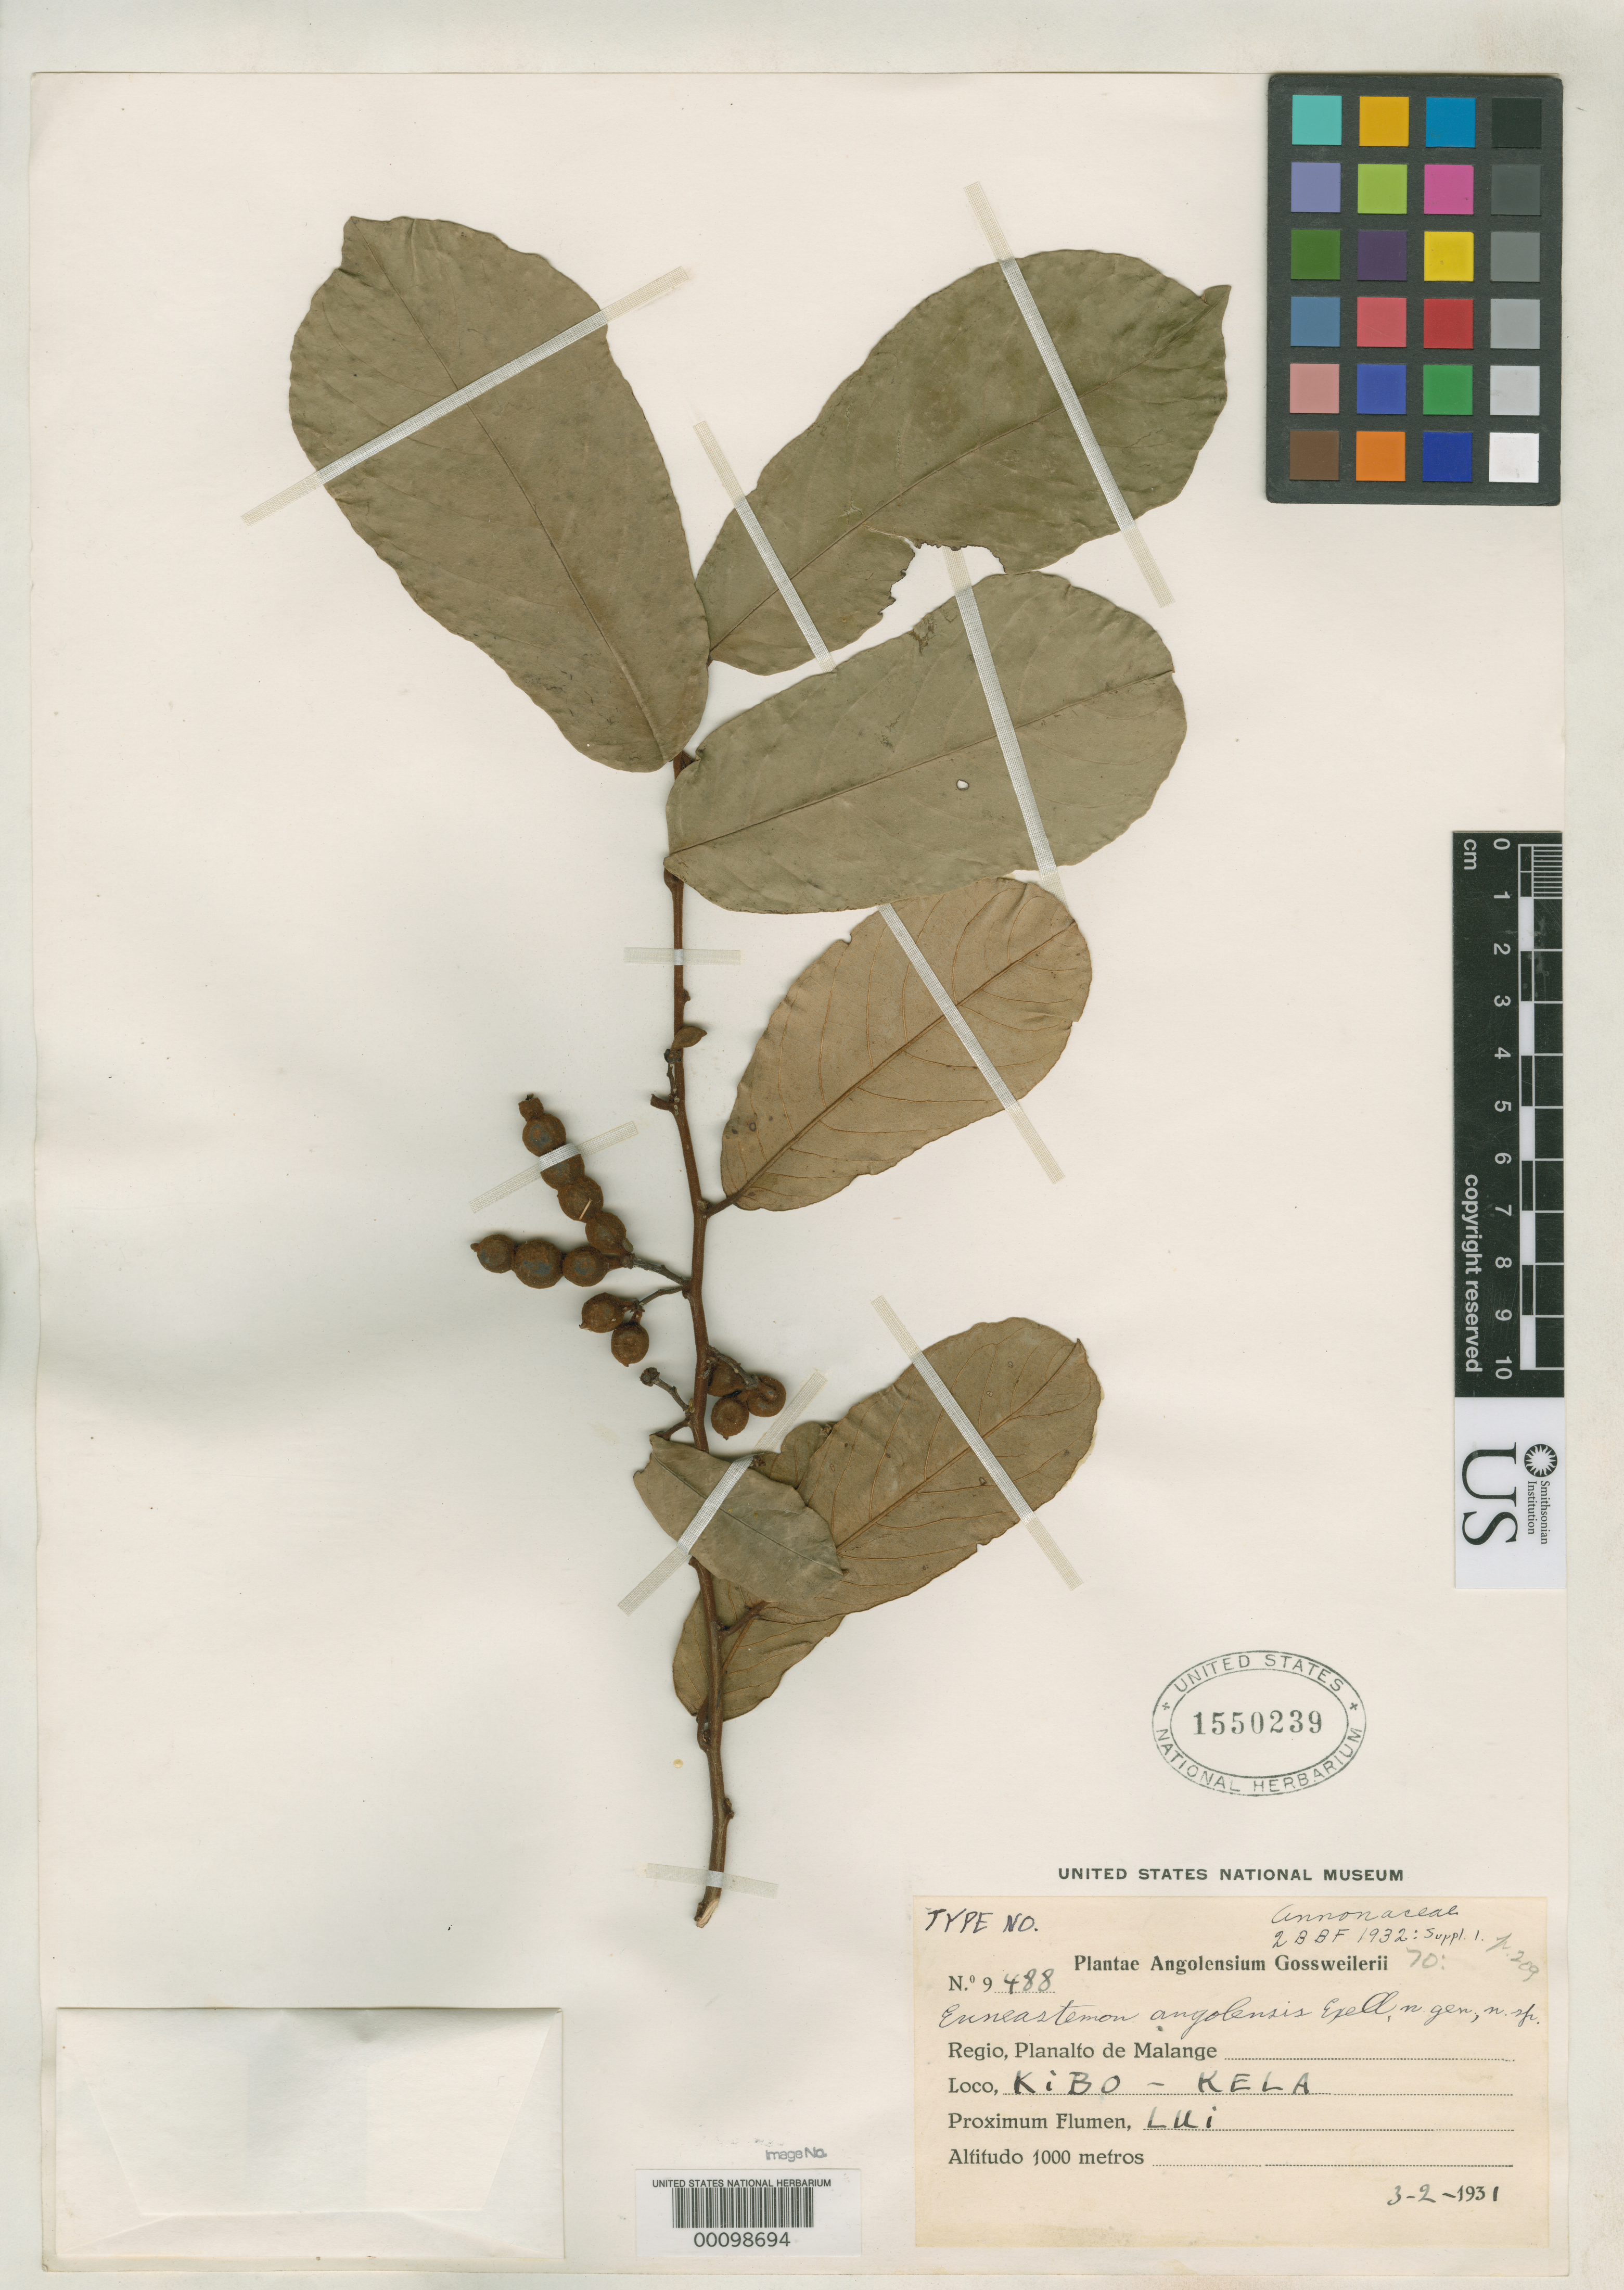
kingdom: Plantae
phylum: Tracheophyta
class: Magnoliopsida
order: Magnoliales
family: Annonaceae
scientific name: Enneastemon angolensis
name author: Exell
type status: Isotype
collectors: J. Gossweiler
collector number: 9488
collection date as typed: Feb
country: Angola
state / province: Malange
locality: Near River Lui, Kibo-Kela.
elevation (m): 1200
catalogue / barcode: US 1550239